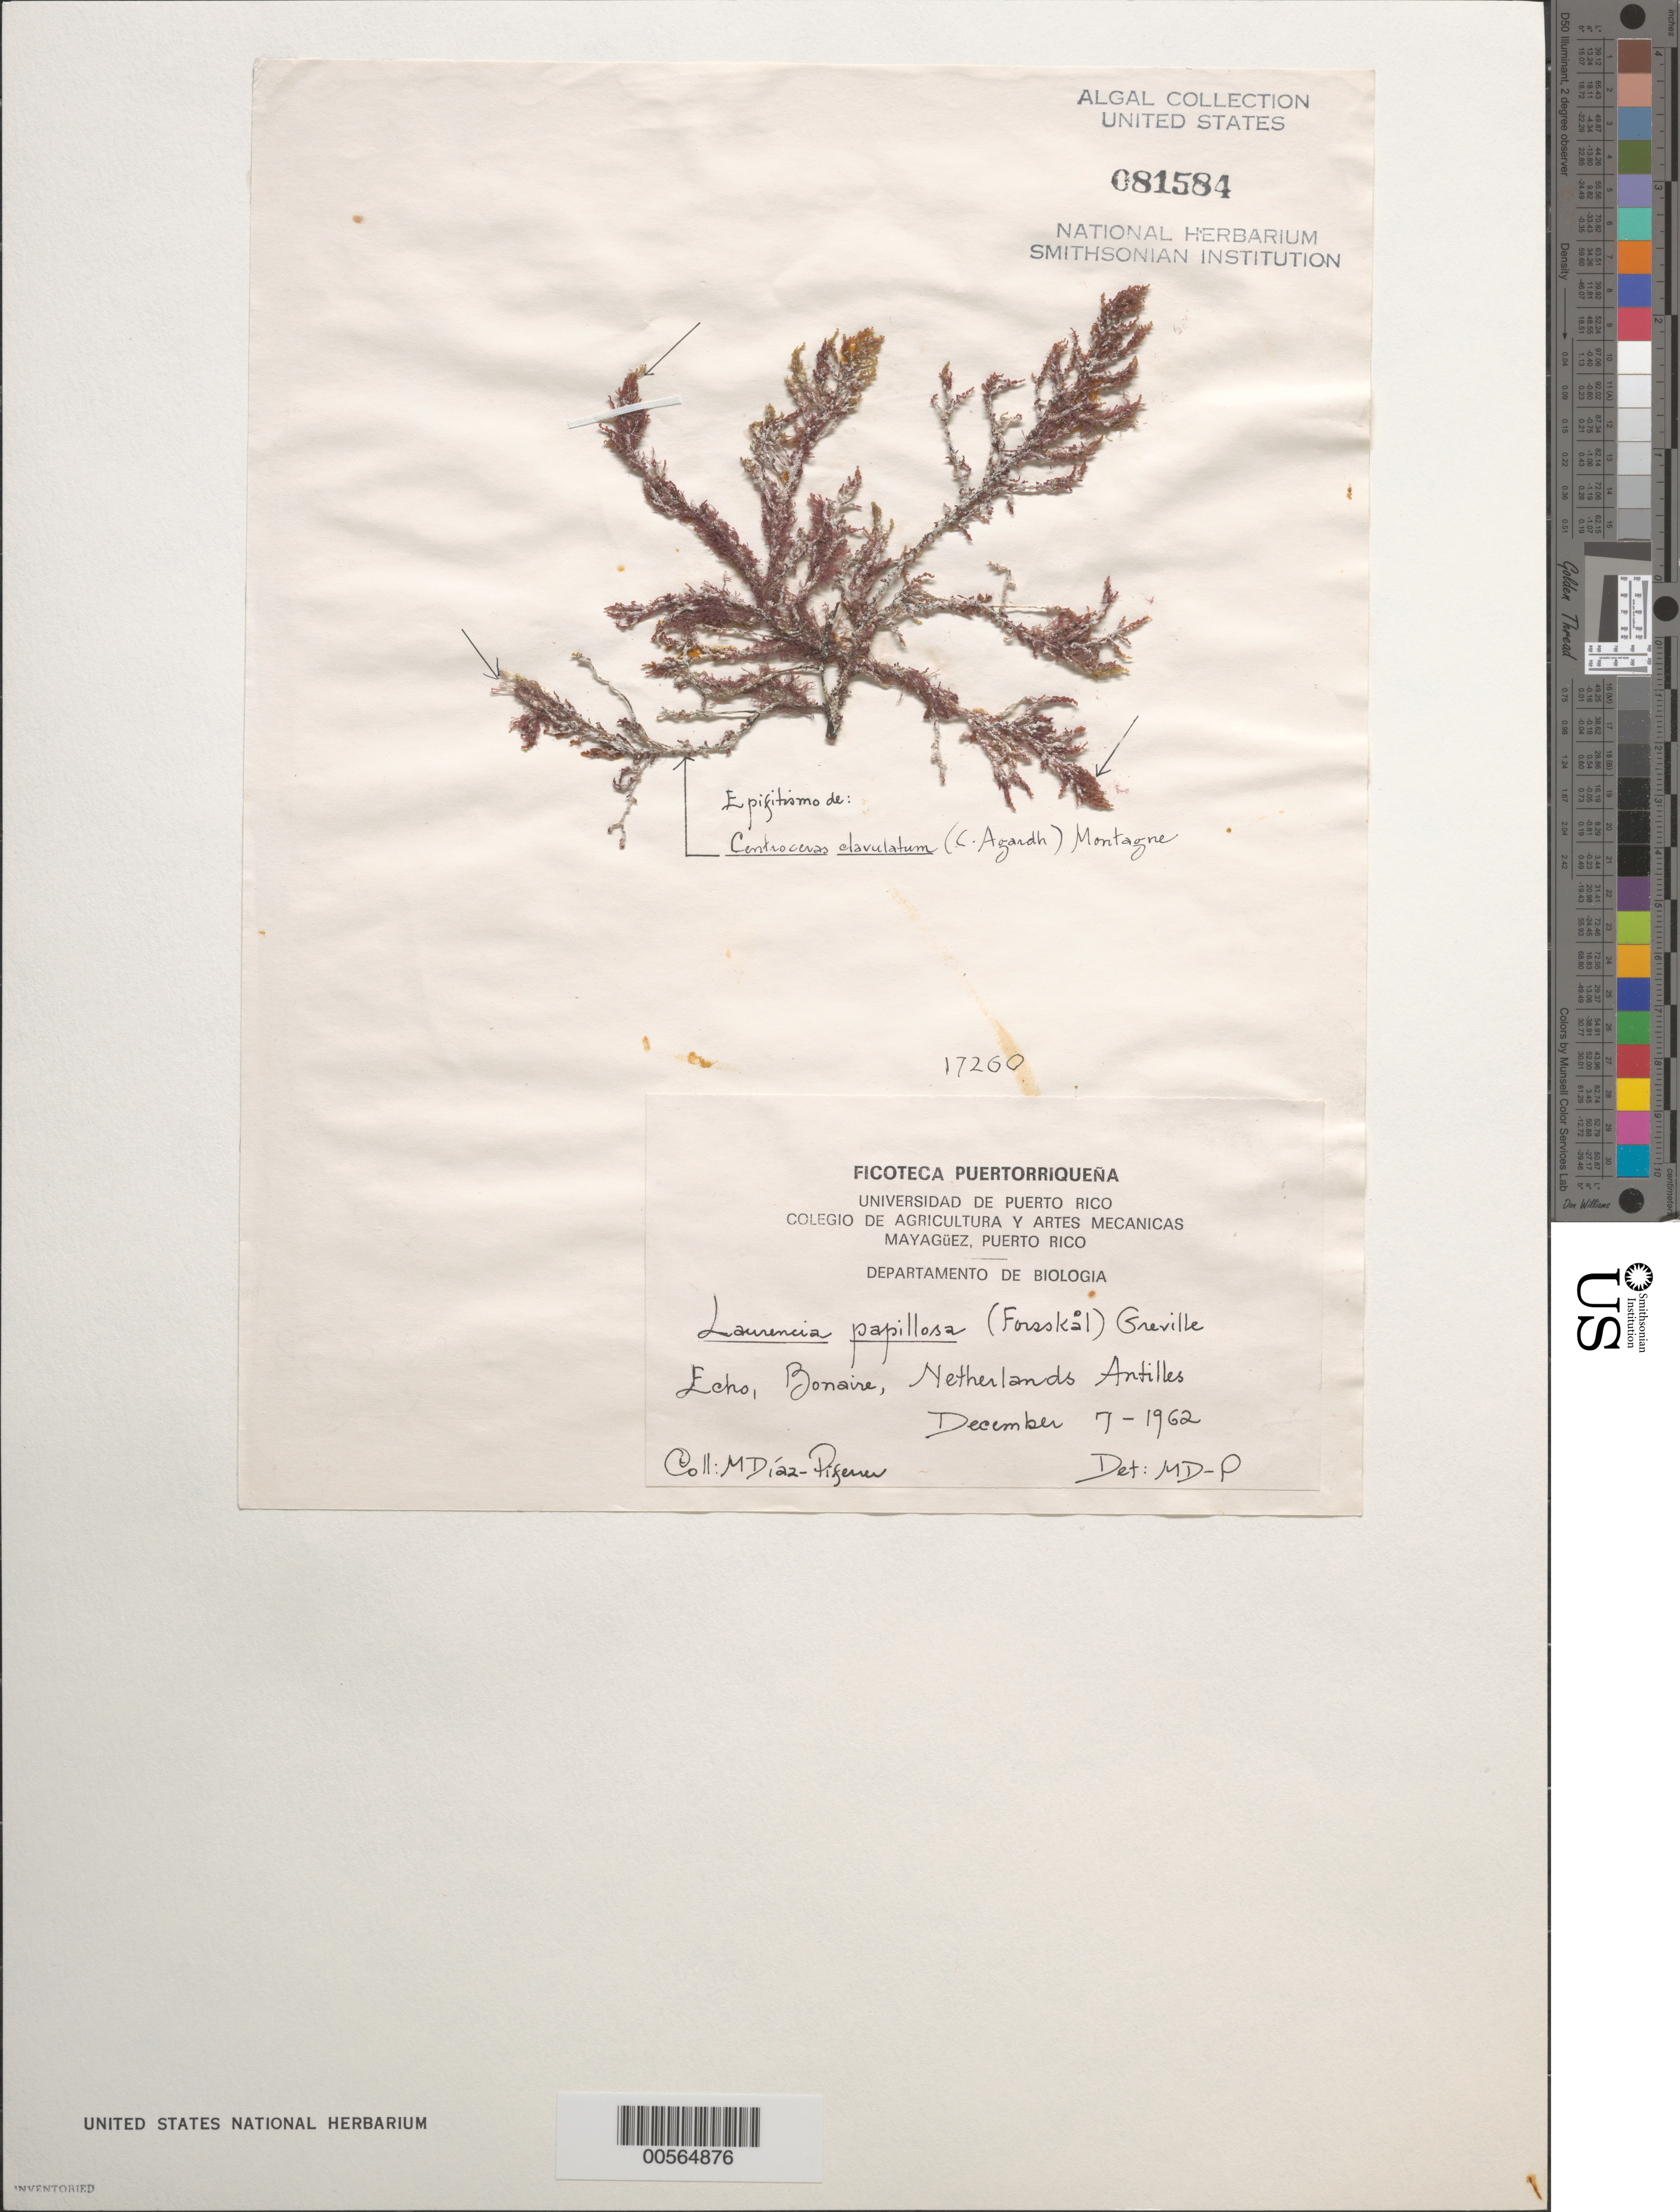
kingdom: Plantae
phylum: Rhodophyta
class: Florideophyceae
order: Ceramiales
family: Rhodomelaceae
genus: Palisada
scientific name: Palisada perforata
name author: (Bory) K.W. Nam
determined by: Algae name updating Project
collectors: M. Diaz-Piferrer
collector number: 17260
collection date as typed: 07 Dec 1962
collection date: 1962-12-07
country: Netherlands Antilles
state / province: ABC Islands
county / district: Bonaire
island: Bonaire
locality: Echo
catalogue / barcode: US 81584